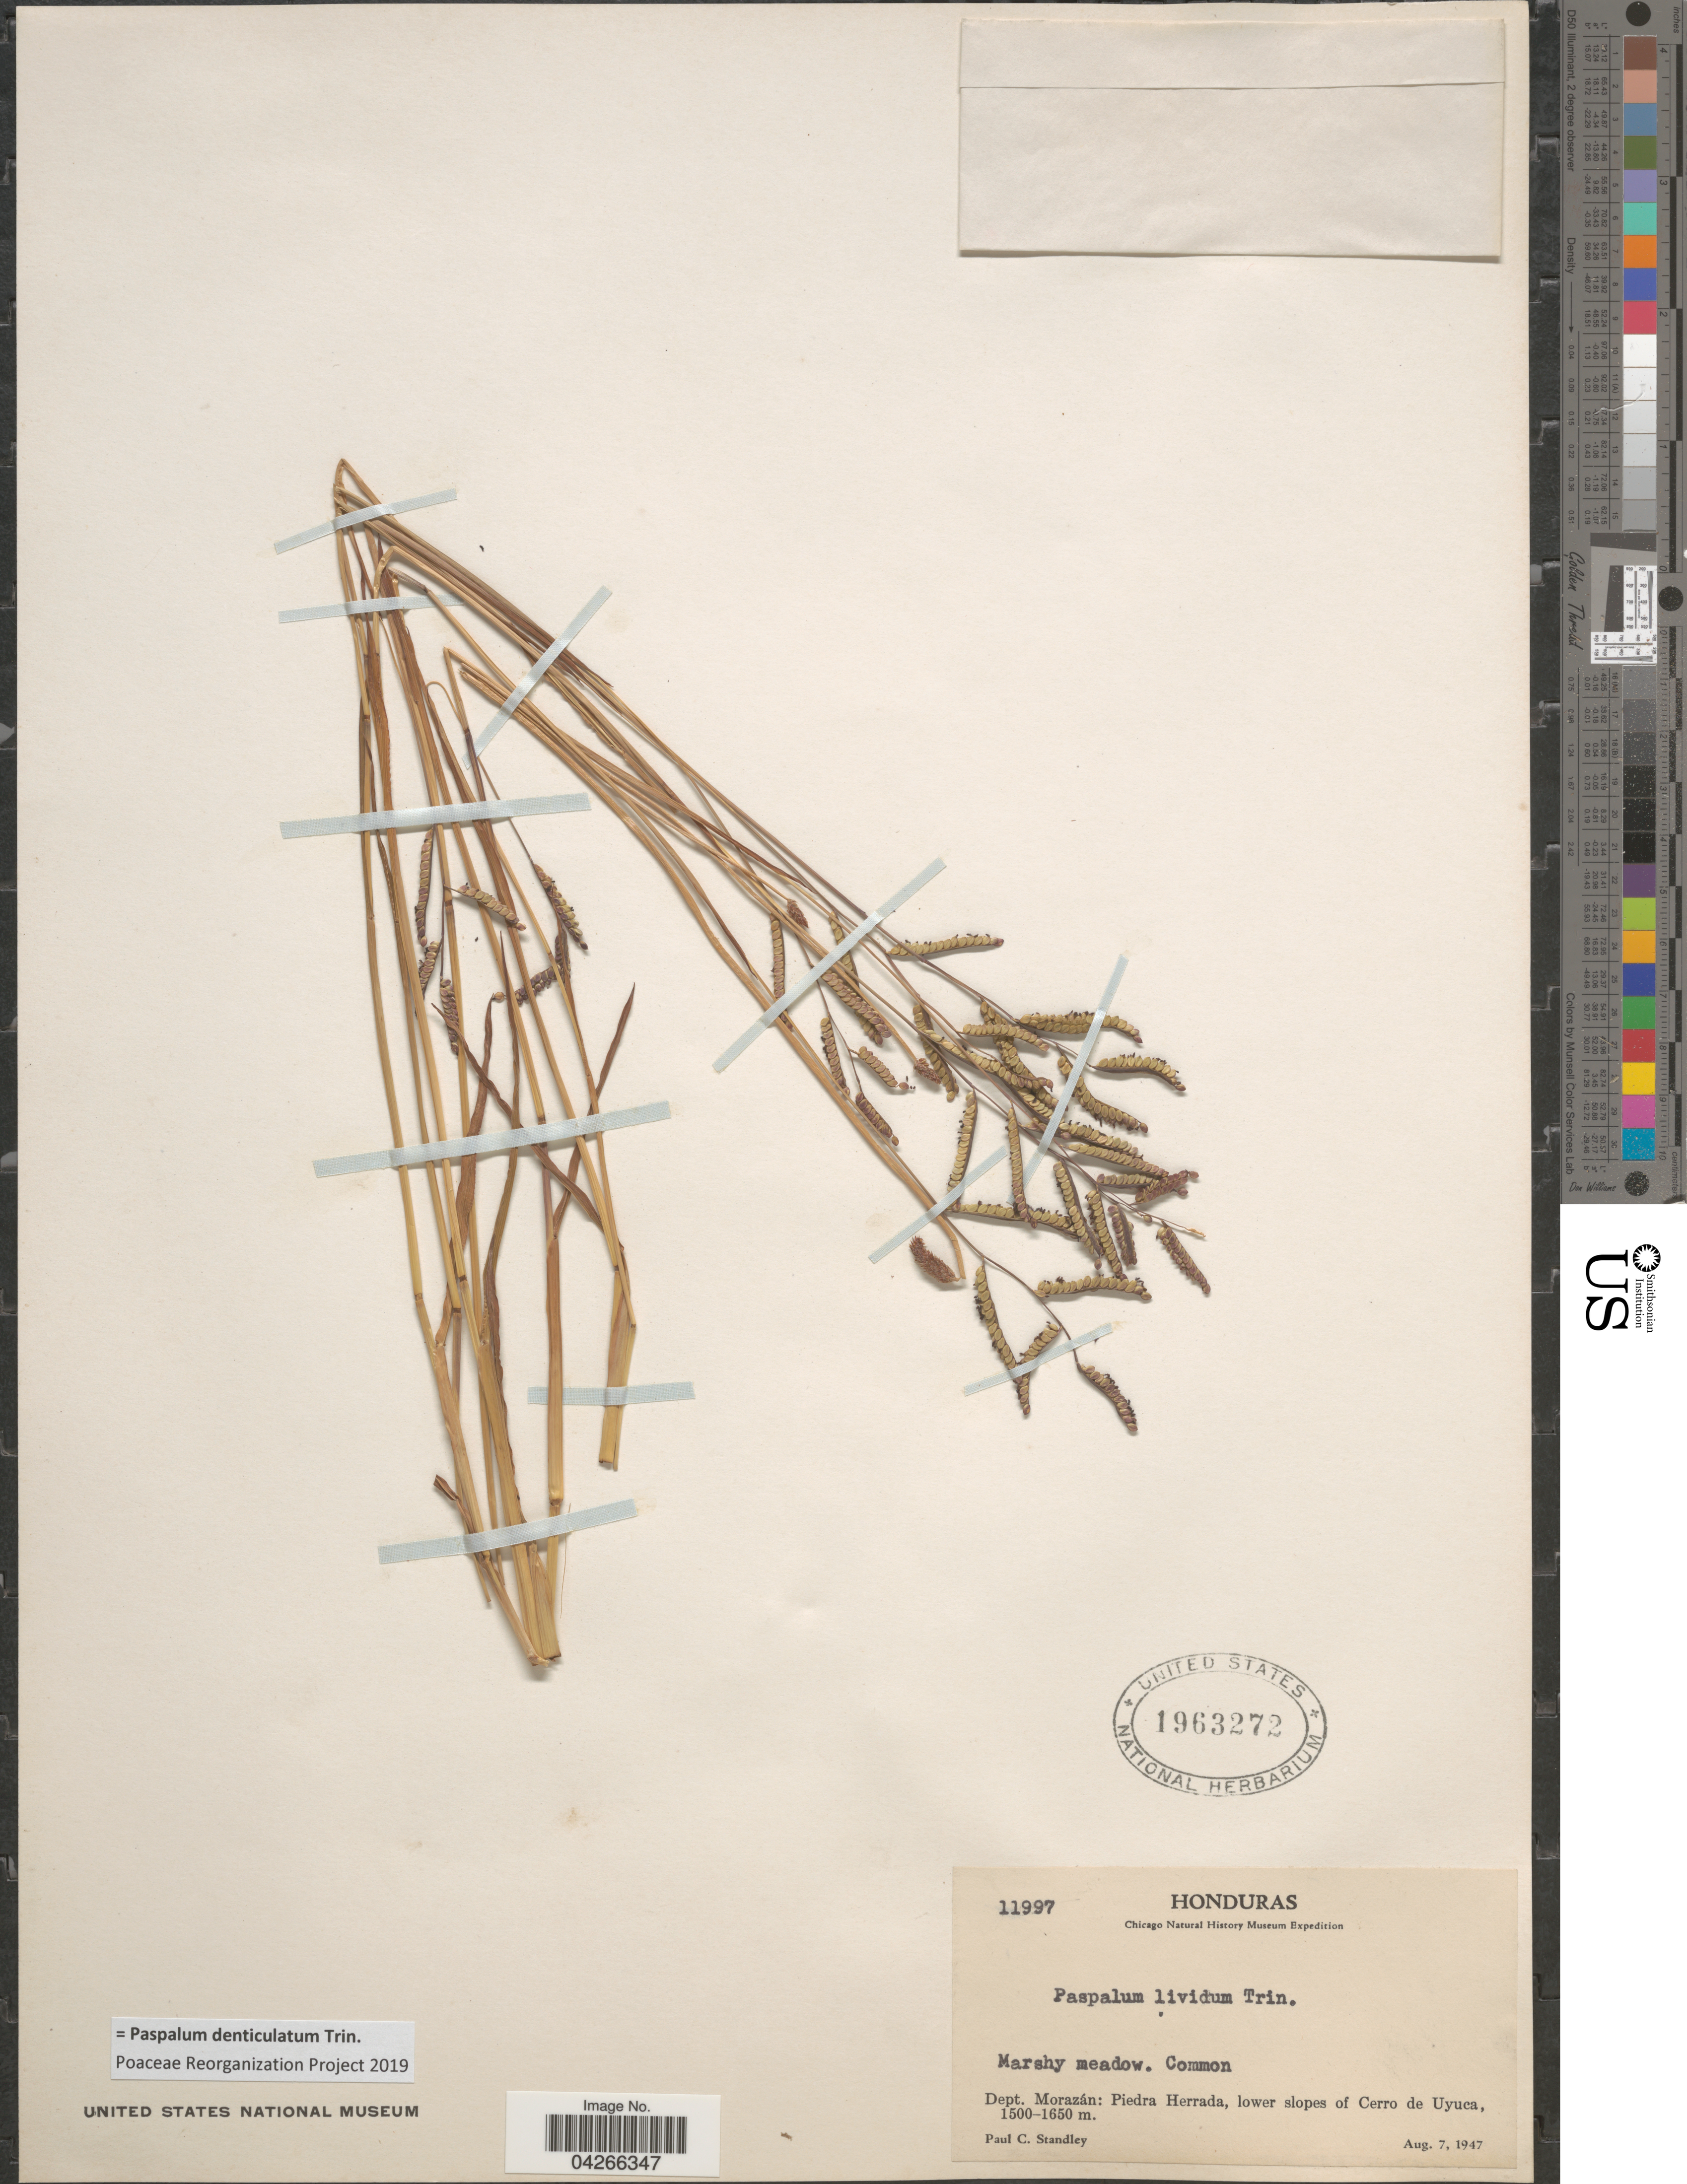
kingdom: Plantae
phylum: Tracheophyta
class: Liliopsida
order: Poales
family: Poaceae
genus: Paspalum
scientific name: Paspalum denticulatum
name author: Trin.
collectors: P. C. Standley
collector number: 11997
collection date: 1947-08-07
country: Honduras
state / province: Fco. Morazán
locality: Chicago Natural History Museum Expedition. Dept. Morazán: Piedra Herrada, lower slopes of Cerro de Uyuca.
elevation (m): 1500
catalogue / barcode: US 1963272